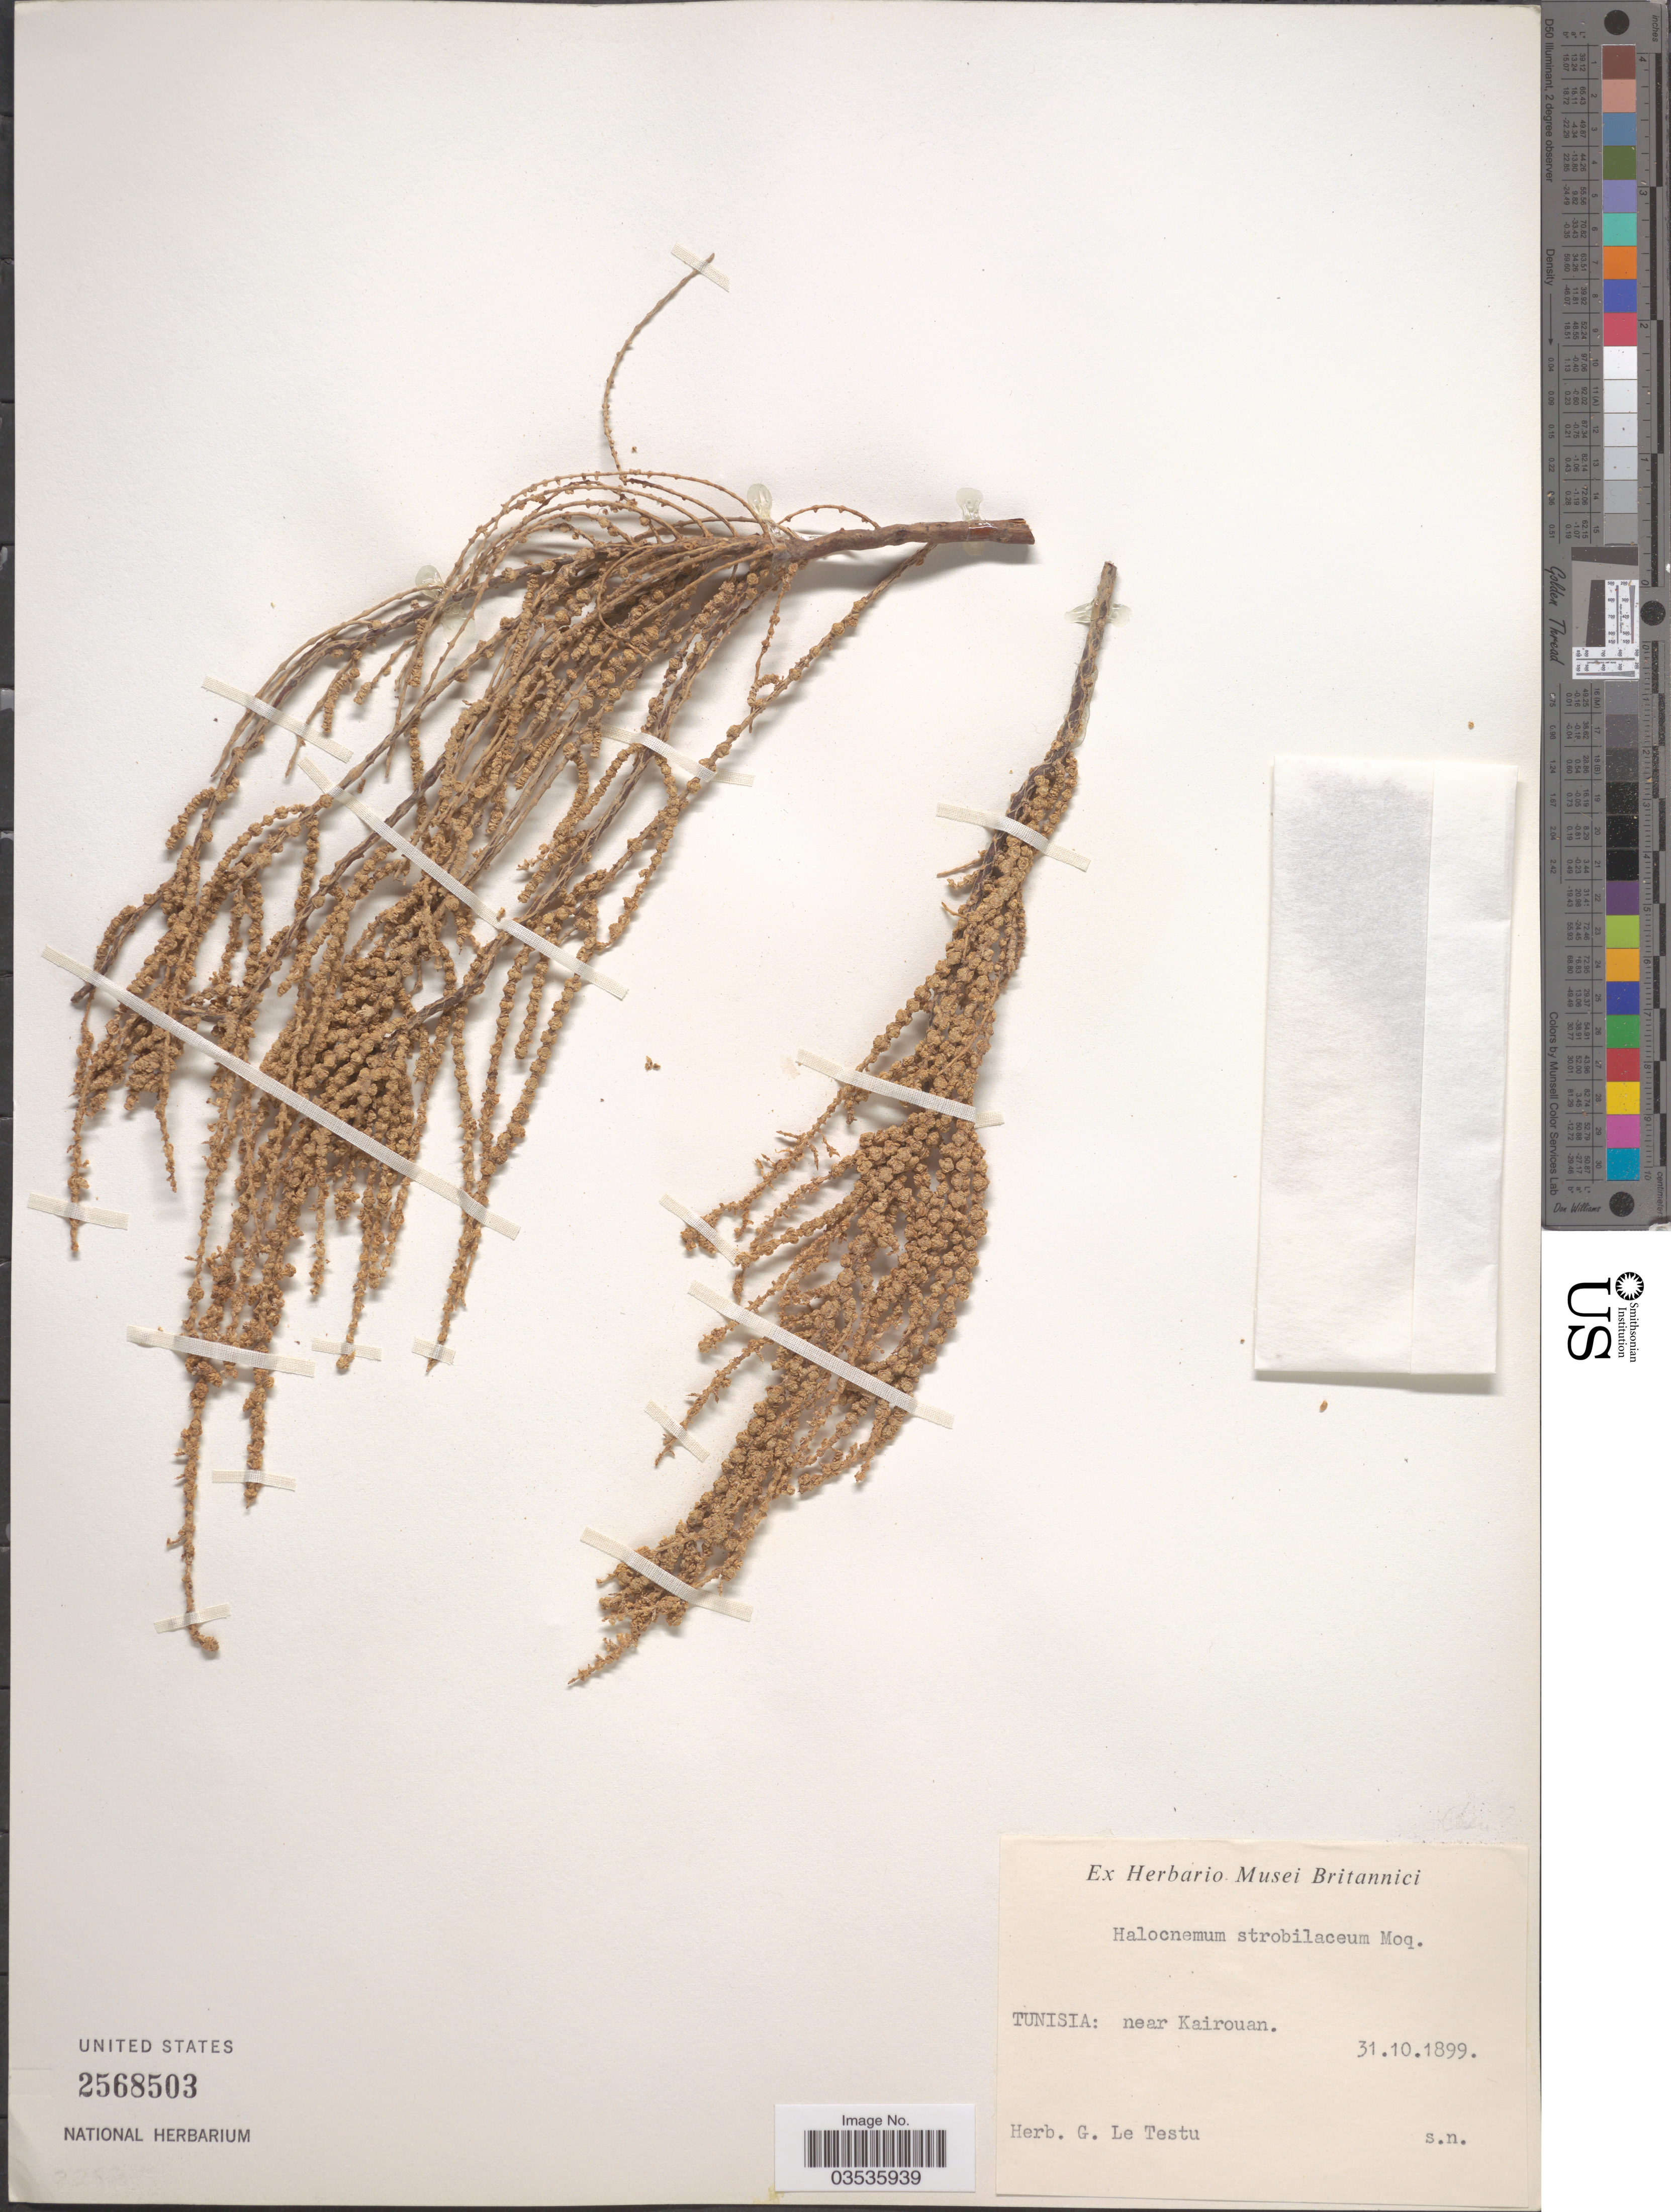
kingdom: Plantae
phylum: Tracheophyta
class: Magnoliopsida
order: Caryophyllales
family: Amaranthaceae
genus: Halocnemum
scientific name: Halocnemum strobilaceum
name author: (Pall.) M. Bieb.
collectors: ex herb. G. Le Testu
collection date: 1899-10-31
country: Tunisia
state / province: Kairouan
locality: Near Kairouan.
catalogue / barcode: US 2568503